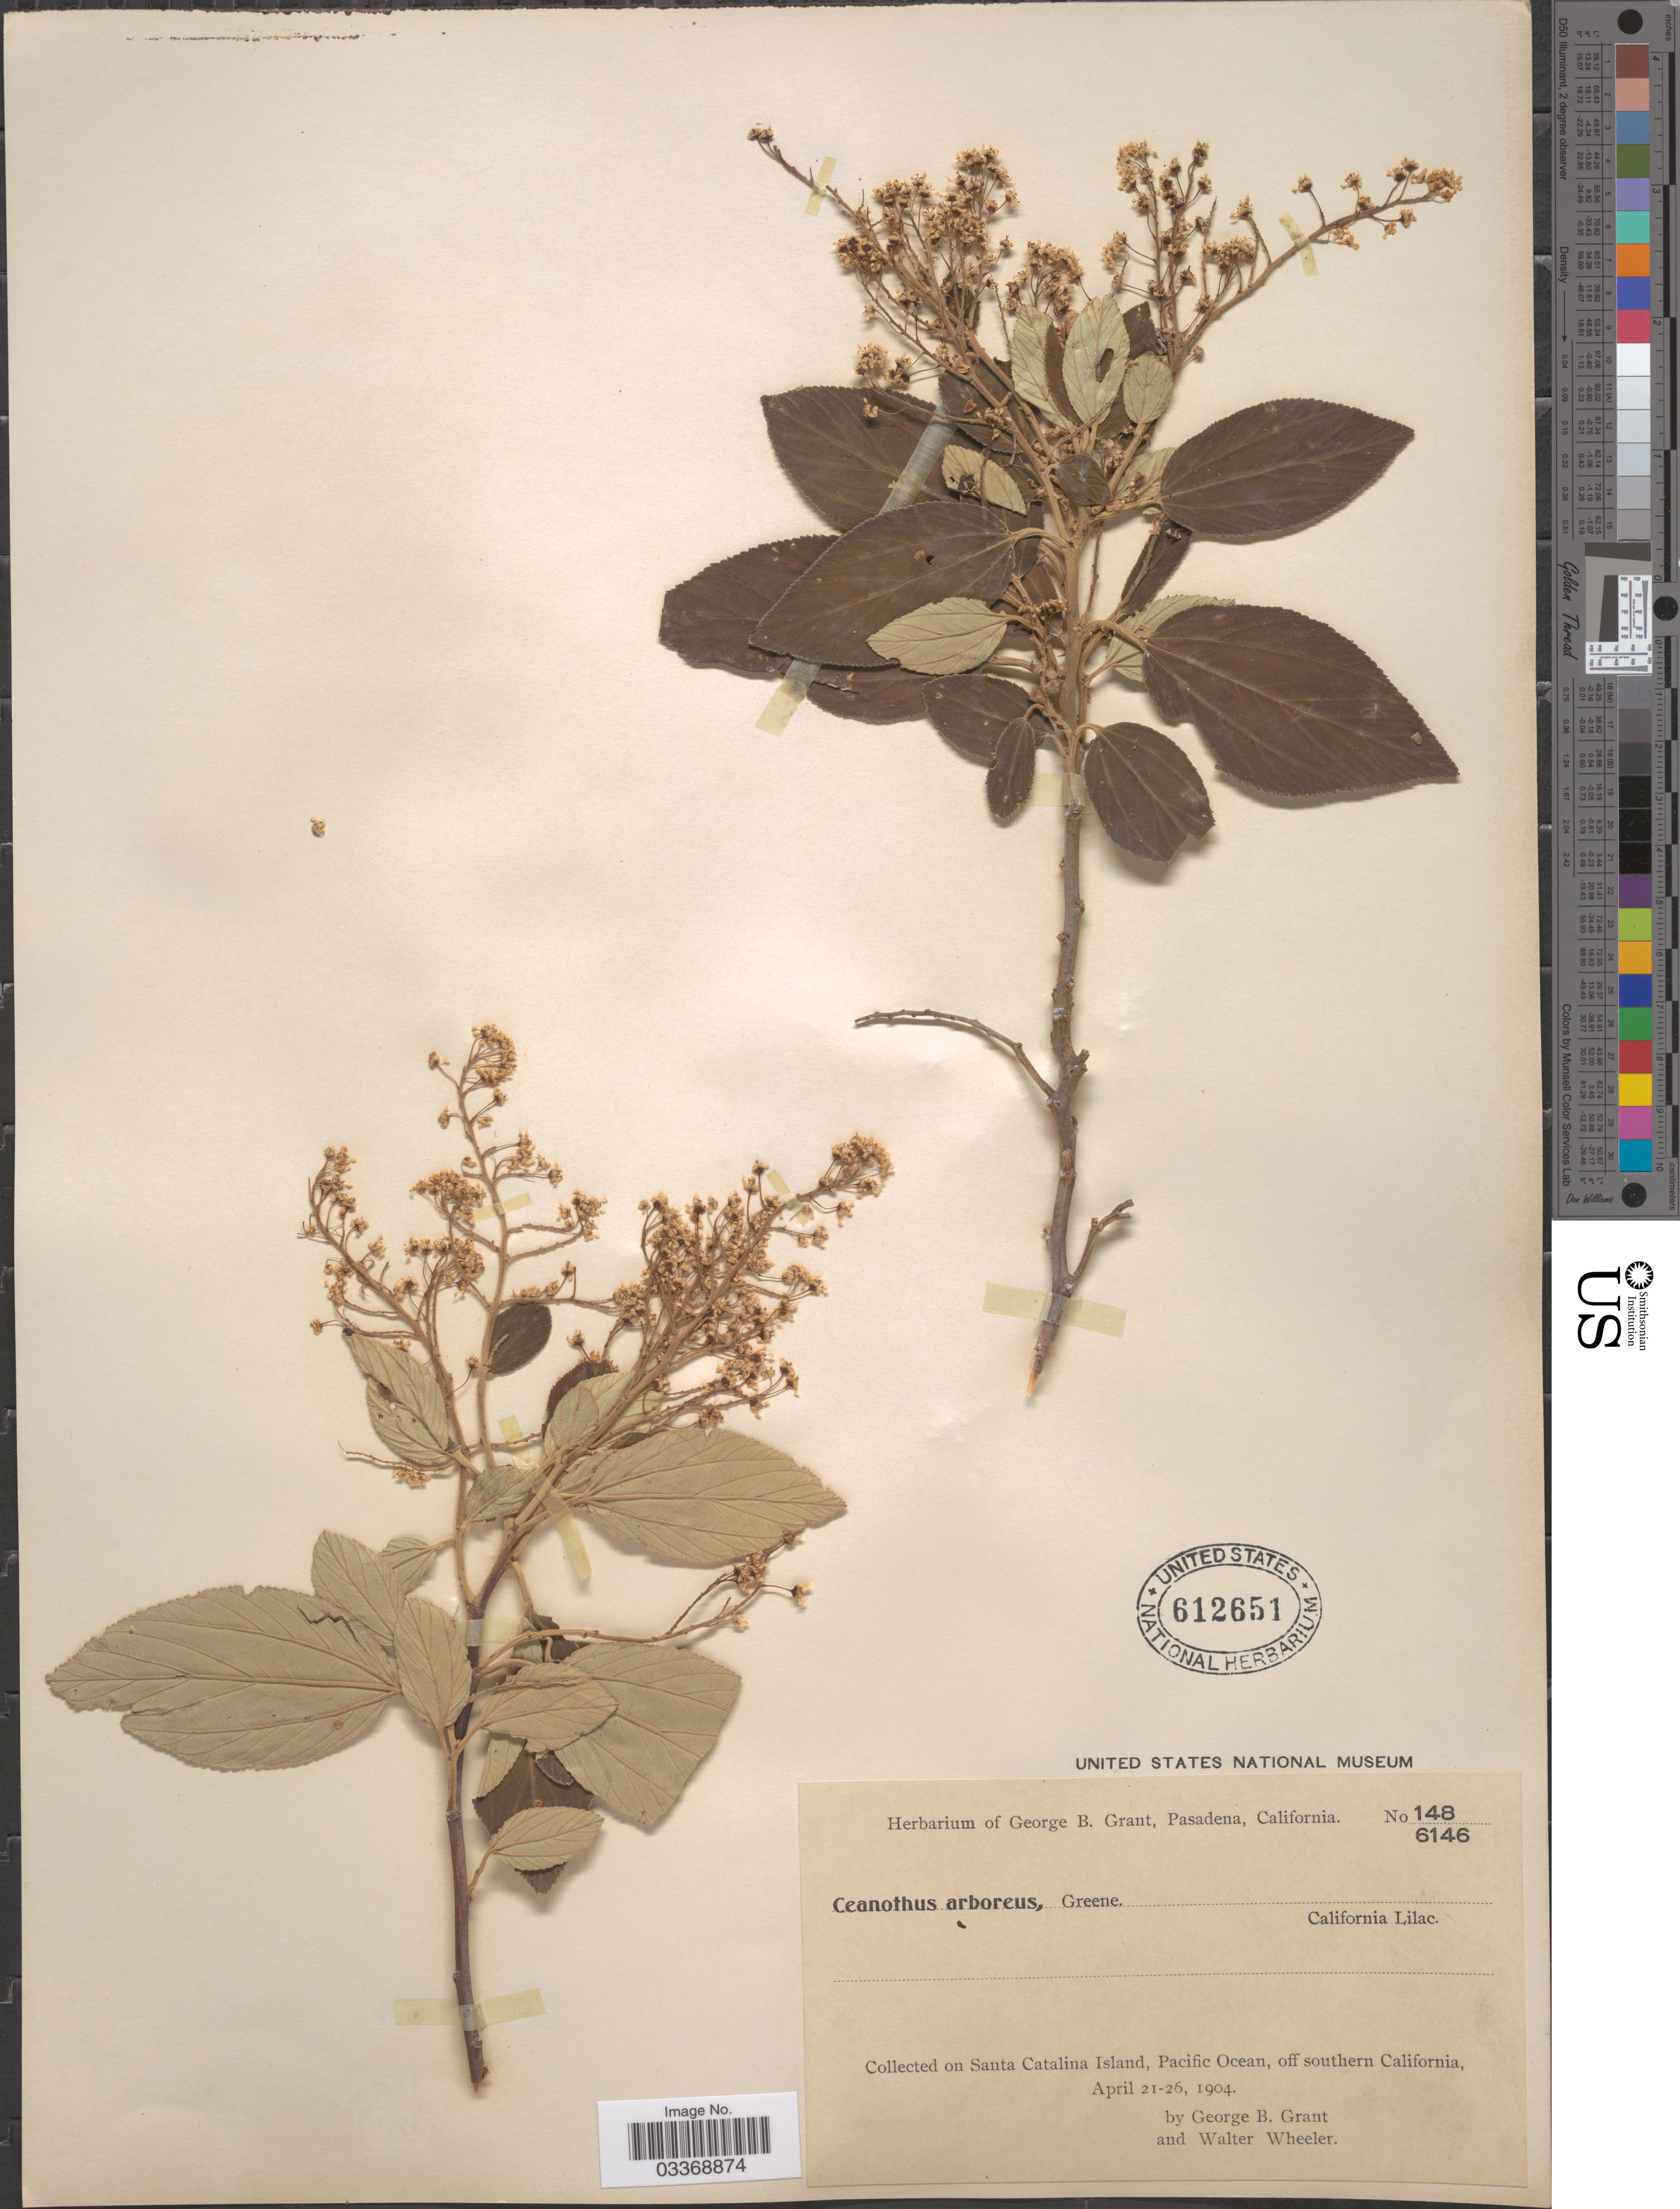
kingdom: Plantae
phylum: Tracheophyta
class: Magnoliopsida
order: Rosales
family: Rhamnaceae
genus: Ceanothus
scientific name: Ceanothus arboreus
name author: Greene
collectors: G. Grant & W. Wheeler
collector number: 148/6146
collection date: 1904-04-21/1904-04-26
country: United States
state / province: California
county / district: Los Angeles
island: Santa Catalina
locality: Santa Catalina Island, Pacific Ocean, off southern California.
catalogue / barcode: US 612651